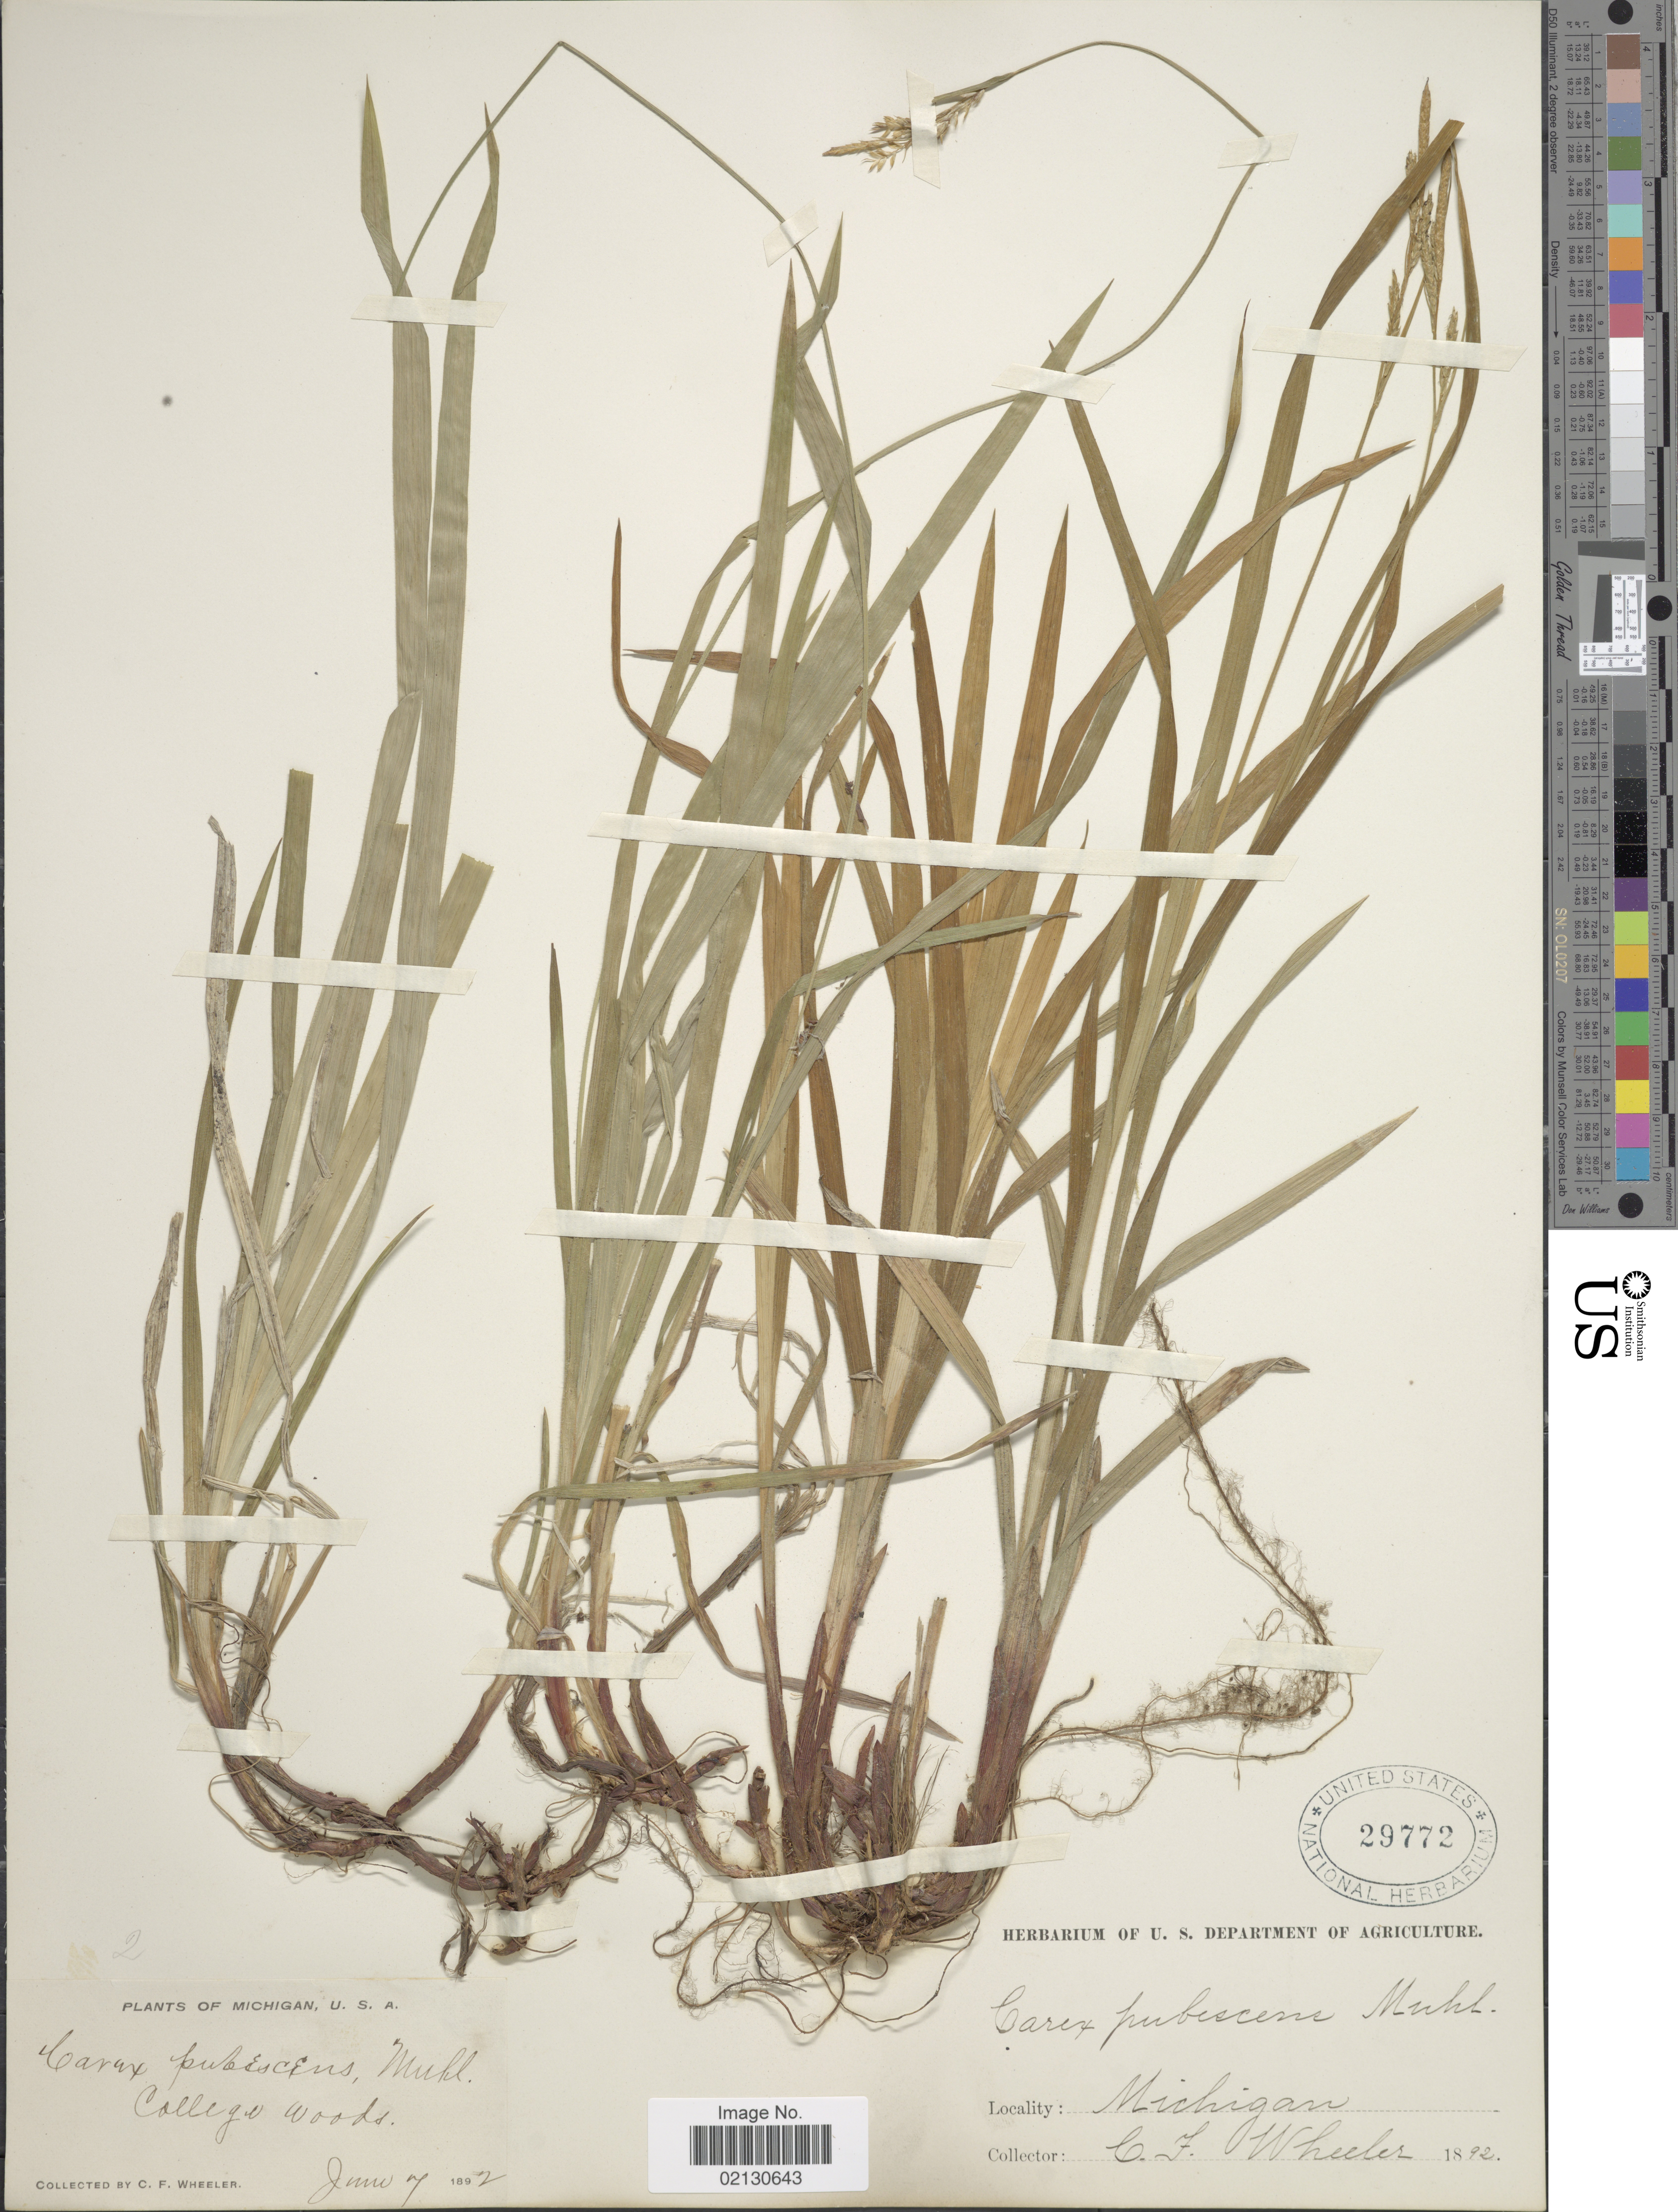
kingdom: Plantae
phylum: Tracheophyta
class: Liliopsida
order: Poales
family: Cyperaceae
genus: Carex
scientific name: Carex hirtifolia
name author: Mack.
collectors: C. Wheeler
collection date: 1892-06-07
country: United States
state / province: Michigan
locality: College woods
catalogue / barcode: US 29772